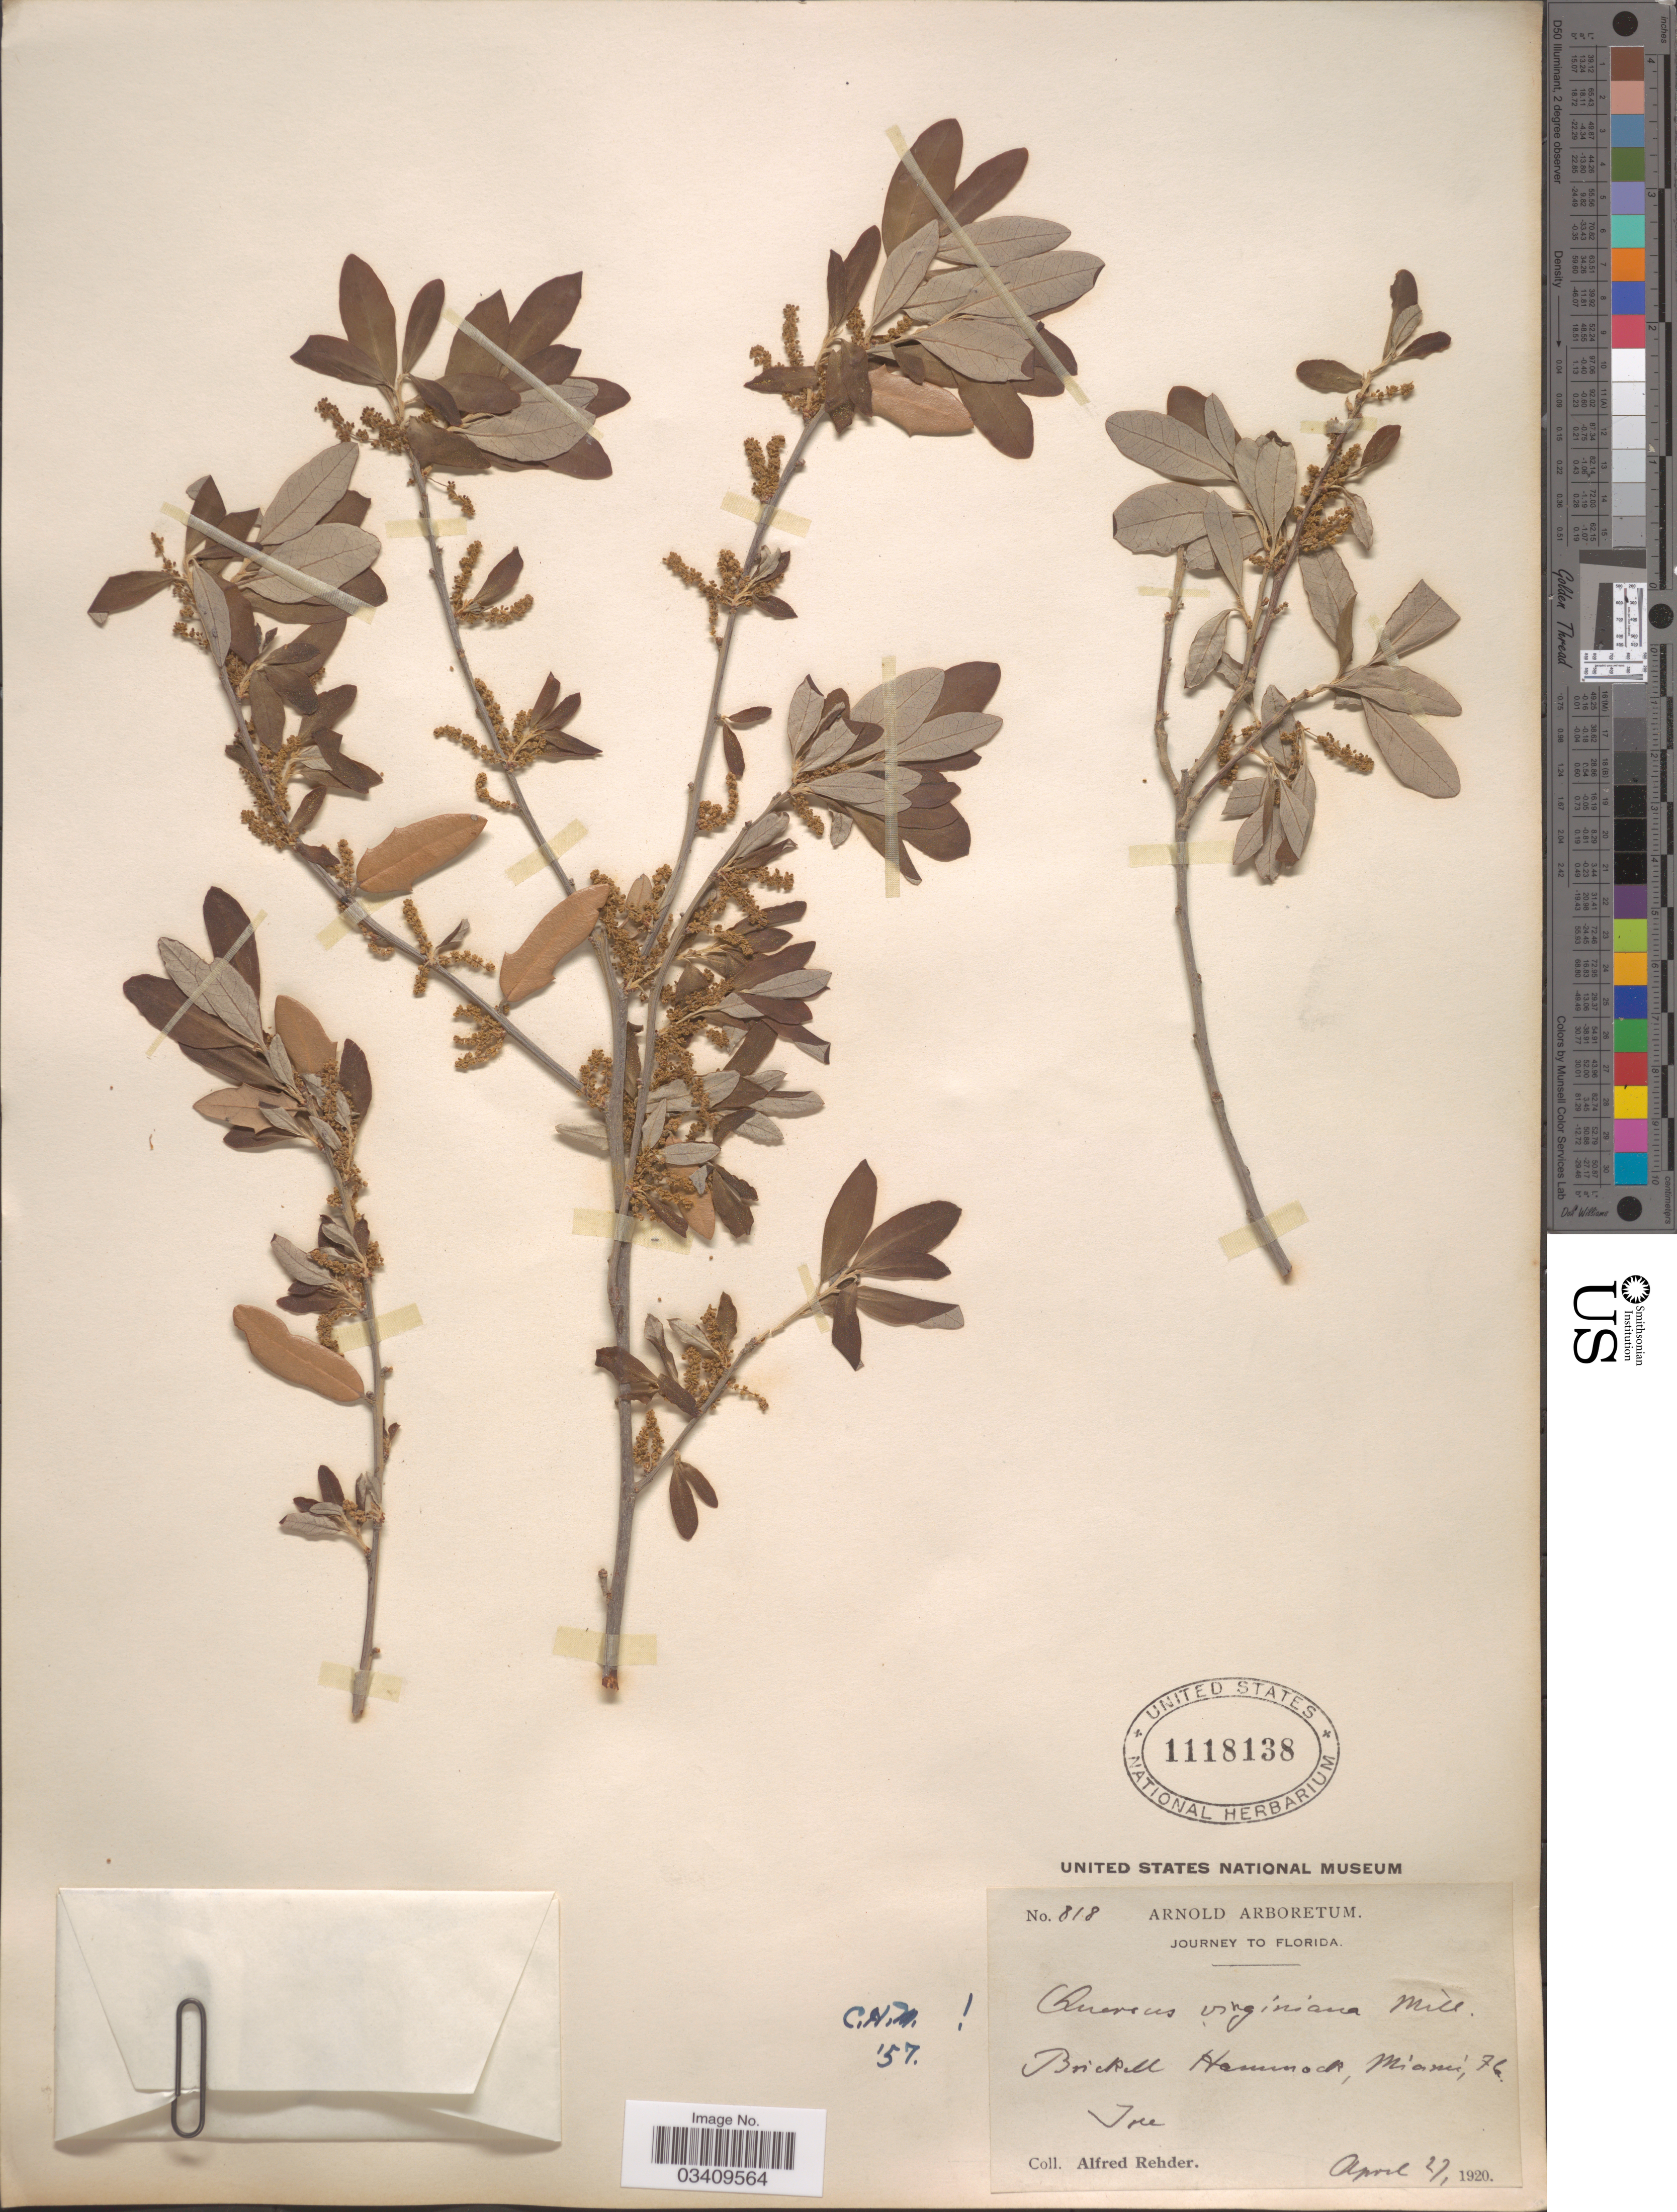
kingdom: Plantae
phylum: Tracheophyta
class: Magnoliopsida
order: Fagales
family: Fagaceae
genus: Quercus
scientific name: Quercus virginiana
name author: Mill.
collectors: A. Rehder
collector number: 818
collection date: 1920-04-27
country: United States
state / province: Florida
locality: Brickell Hammock, Miami.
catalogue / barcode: US 1118138